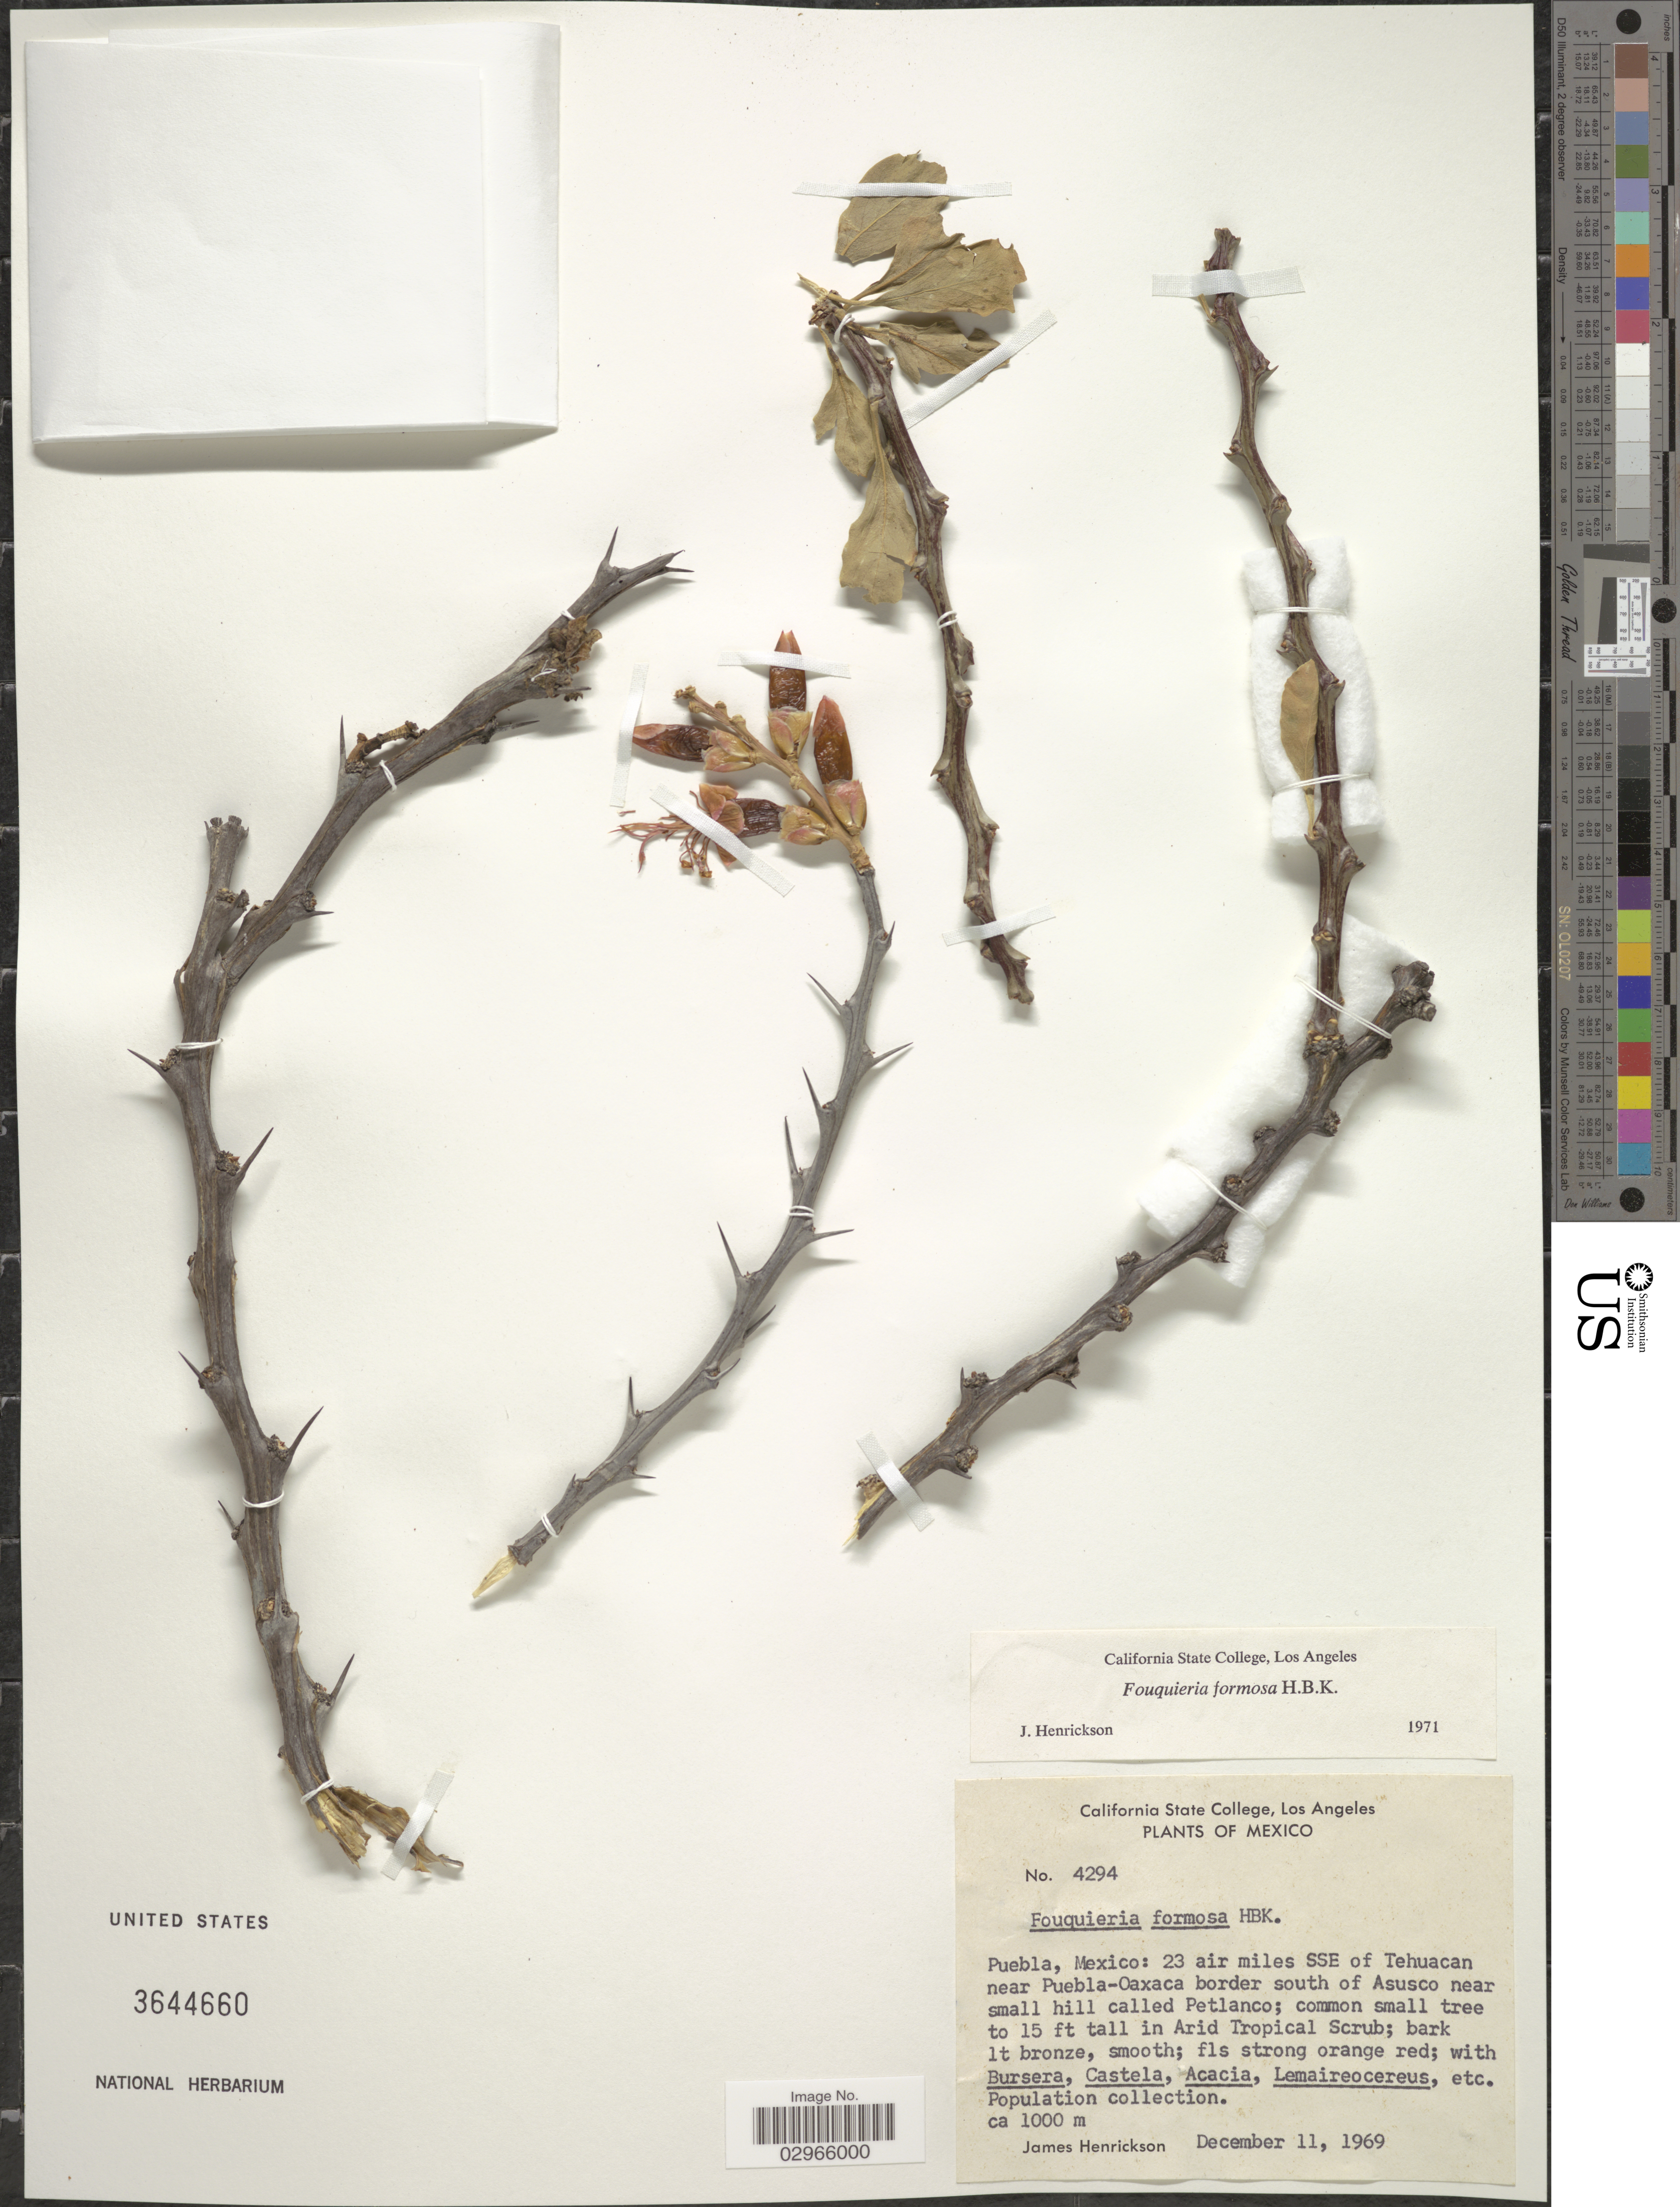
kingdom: Plantae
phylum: Tracheophyta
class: Magnoliopsida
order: Ericales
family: Fouquieriaceae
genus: Fouquieria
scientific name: Fouquieria formosa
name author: Kunth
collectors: J. Henrickson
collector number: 4294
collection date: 1969-12-11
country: Mexico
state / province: Puebla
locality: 23 air miles SSE of Tehuacan near Puebla-Oaxaca border south of Asusco near small hill called Petlanco.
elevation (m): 1000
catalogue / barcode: US 3644660